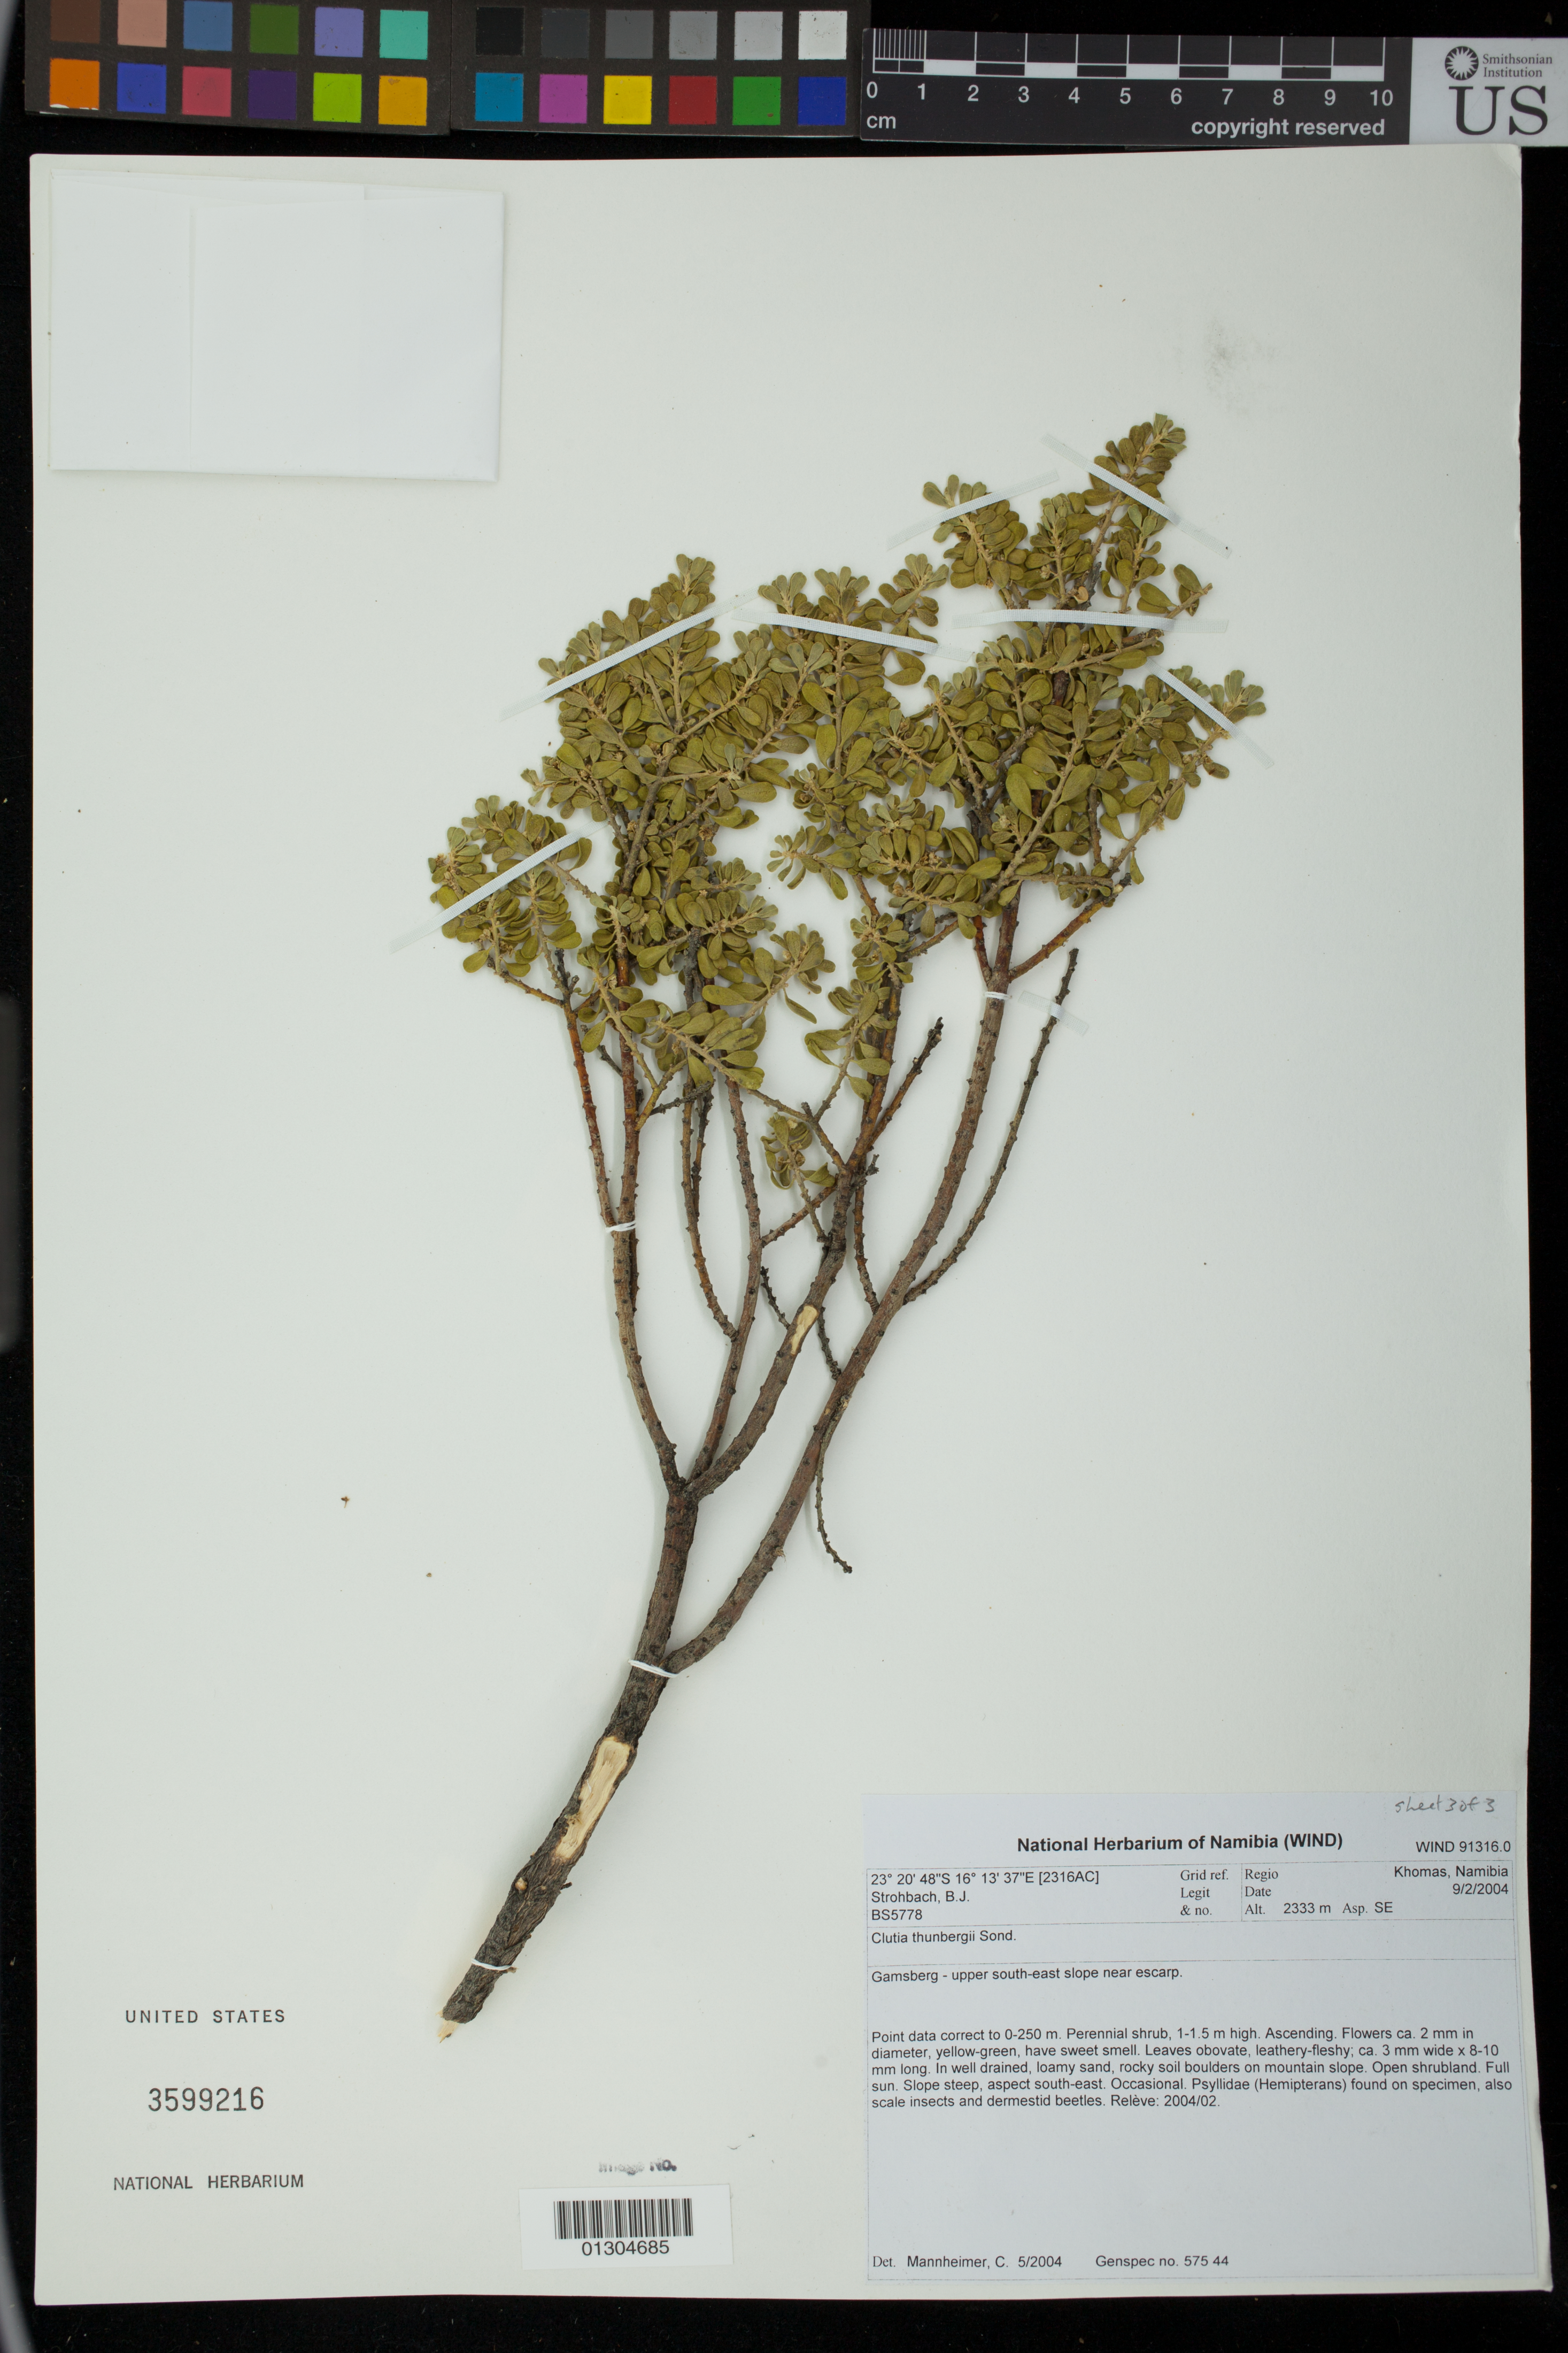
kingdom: Plantae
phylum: Tracheophyta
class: Magnoliopsida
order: Malpighiales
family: Peraceae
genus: Clutia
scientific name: Clutia thunbergii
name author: Sond.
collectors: B. Strohbach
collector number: BS5778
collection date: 2004-09-02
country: Namibia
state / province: Khomas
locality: Gamsberg - upper south-east slope near escarp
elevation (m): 2333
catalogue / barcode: US 3599216